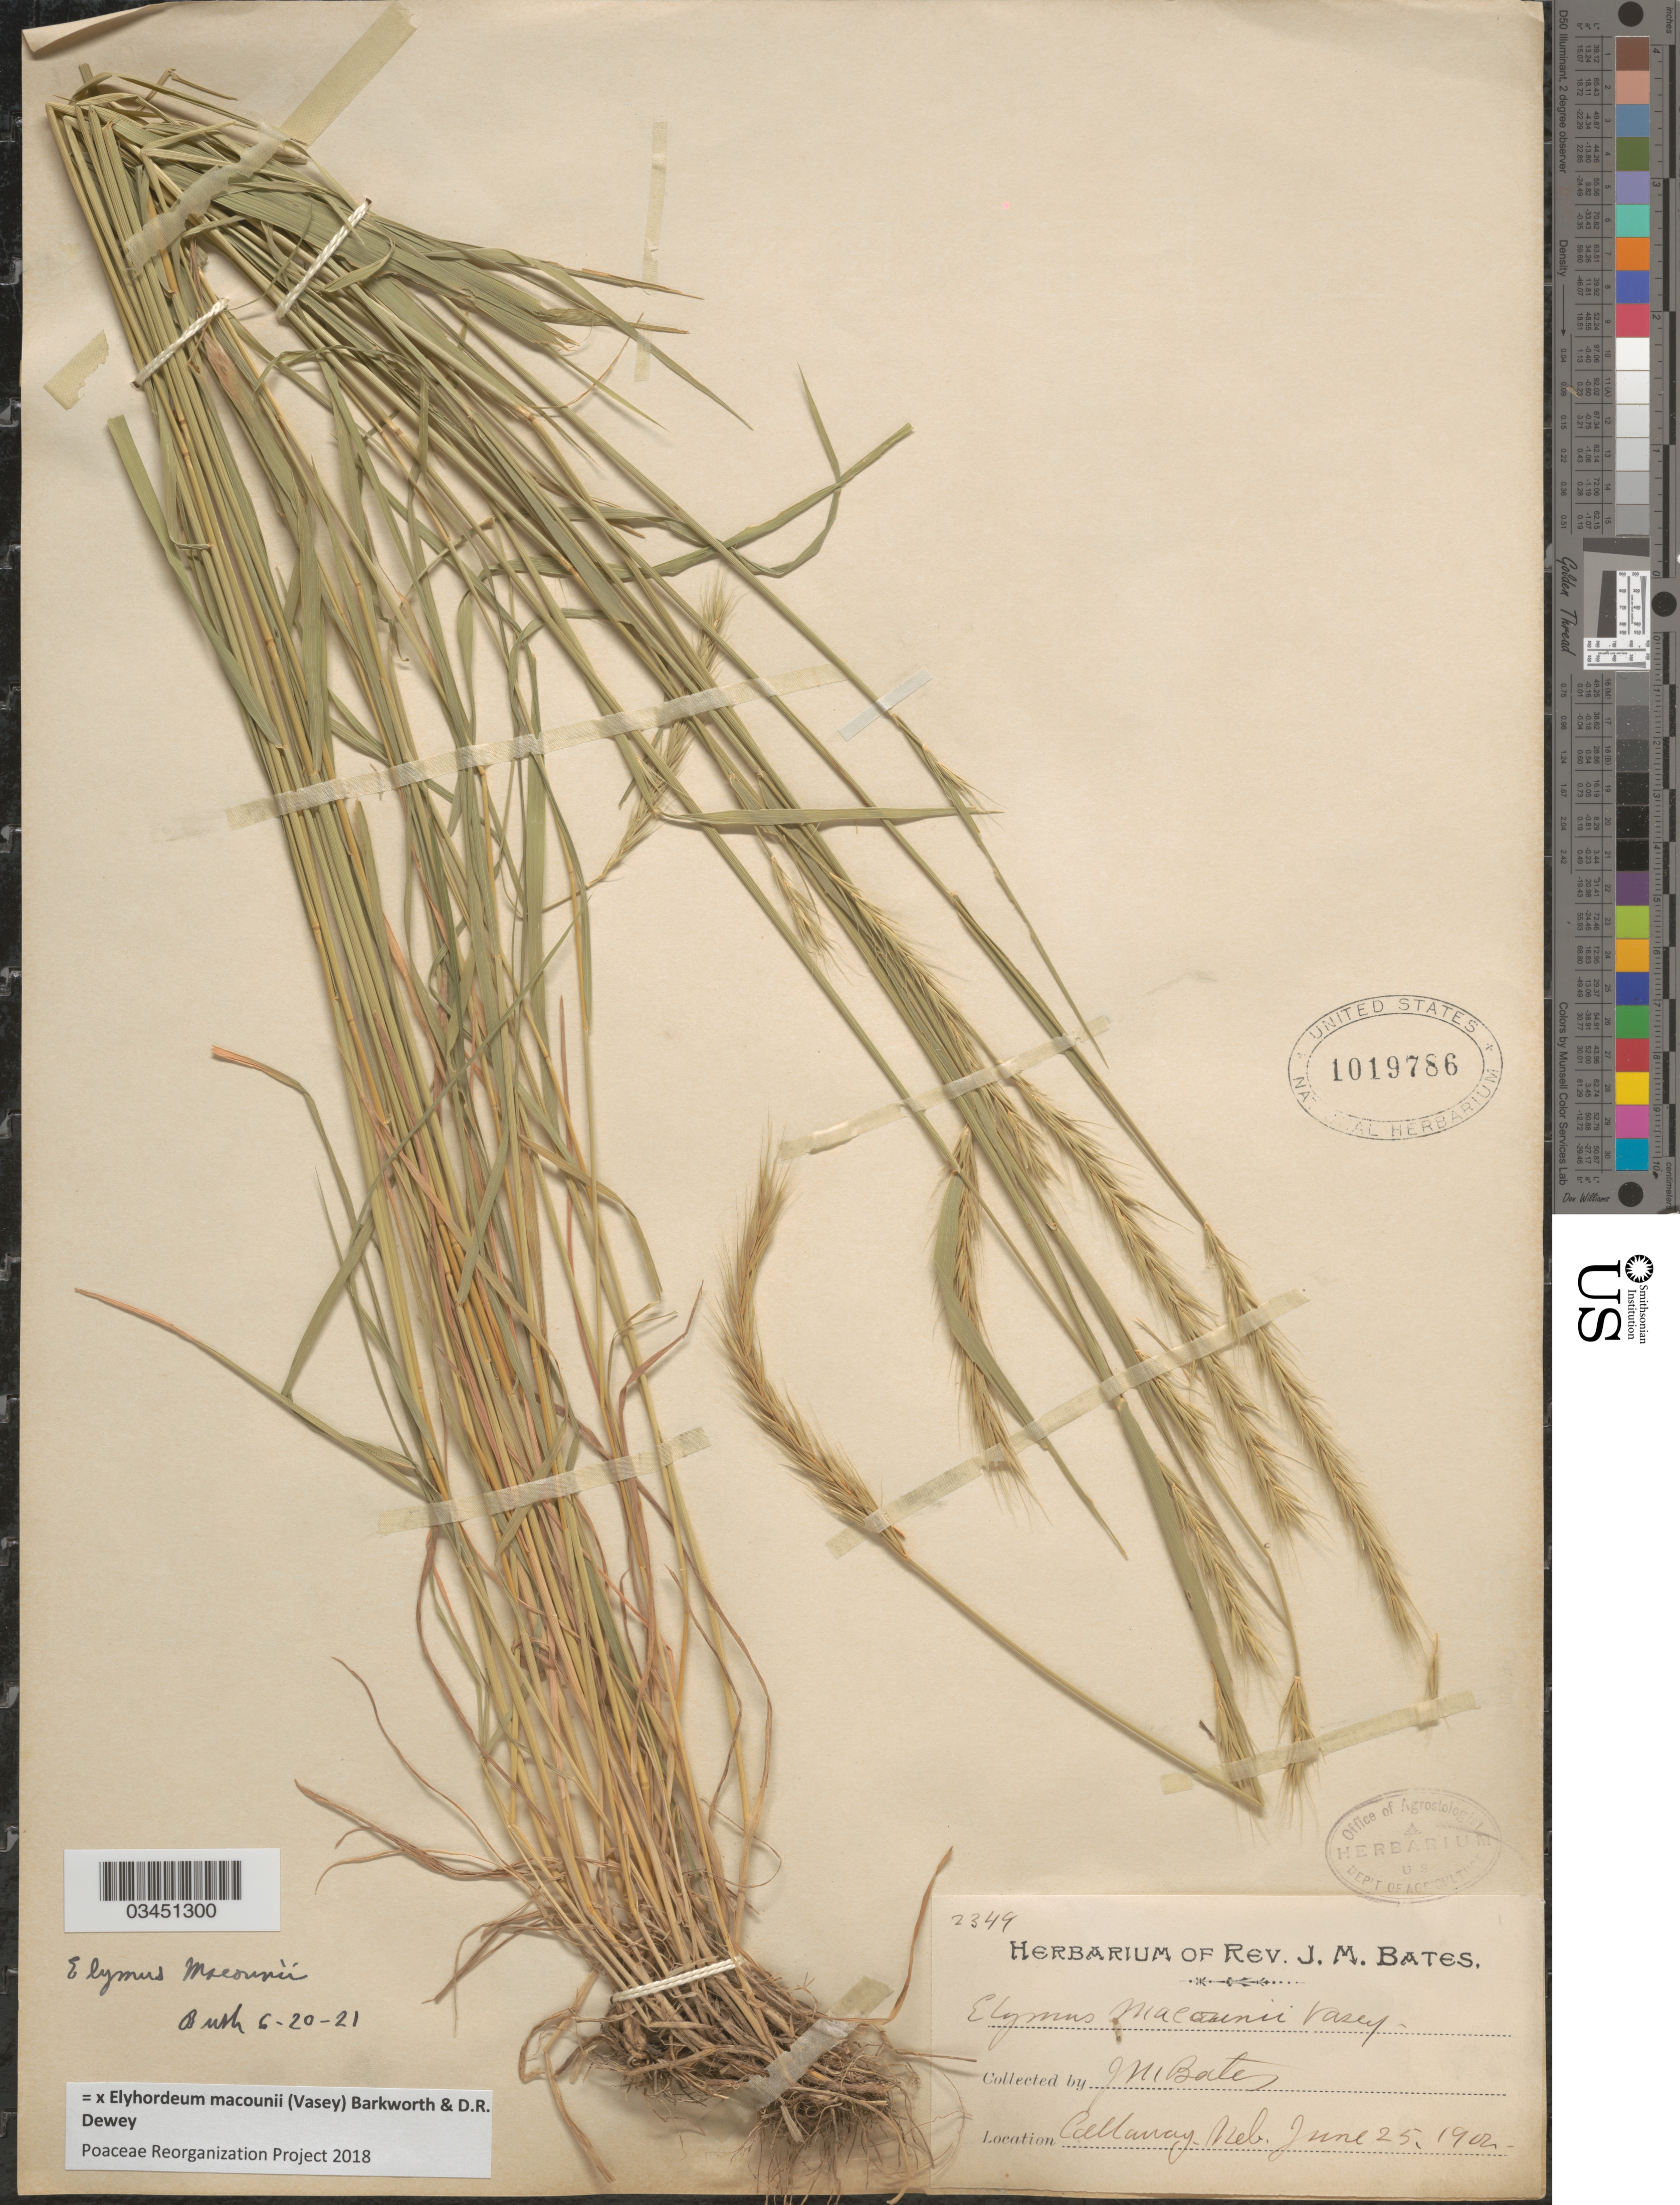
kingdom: Plantae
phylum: Tracheophyta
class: Liliopsida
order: Poales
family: Poaceae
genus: Elyhordeum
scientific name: x Elyhordeum macounii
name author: (Vasey) Barkworth & Dewey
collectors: J. Bates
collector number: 2349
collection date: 1900-06-25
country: United States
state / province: Nebraska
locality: Callaway.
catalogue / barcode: US 1019786